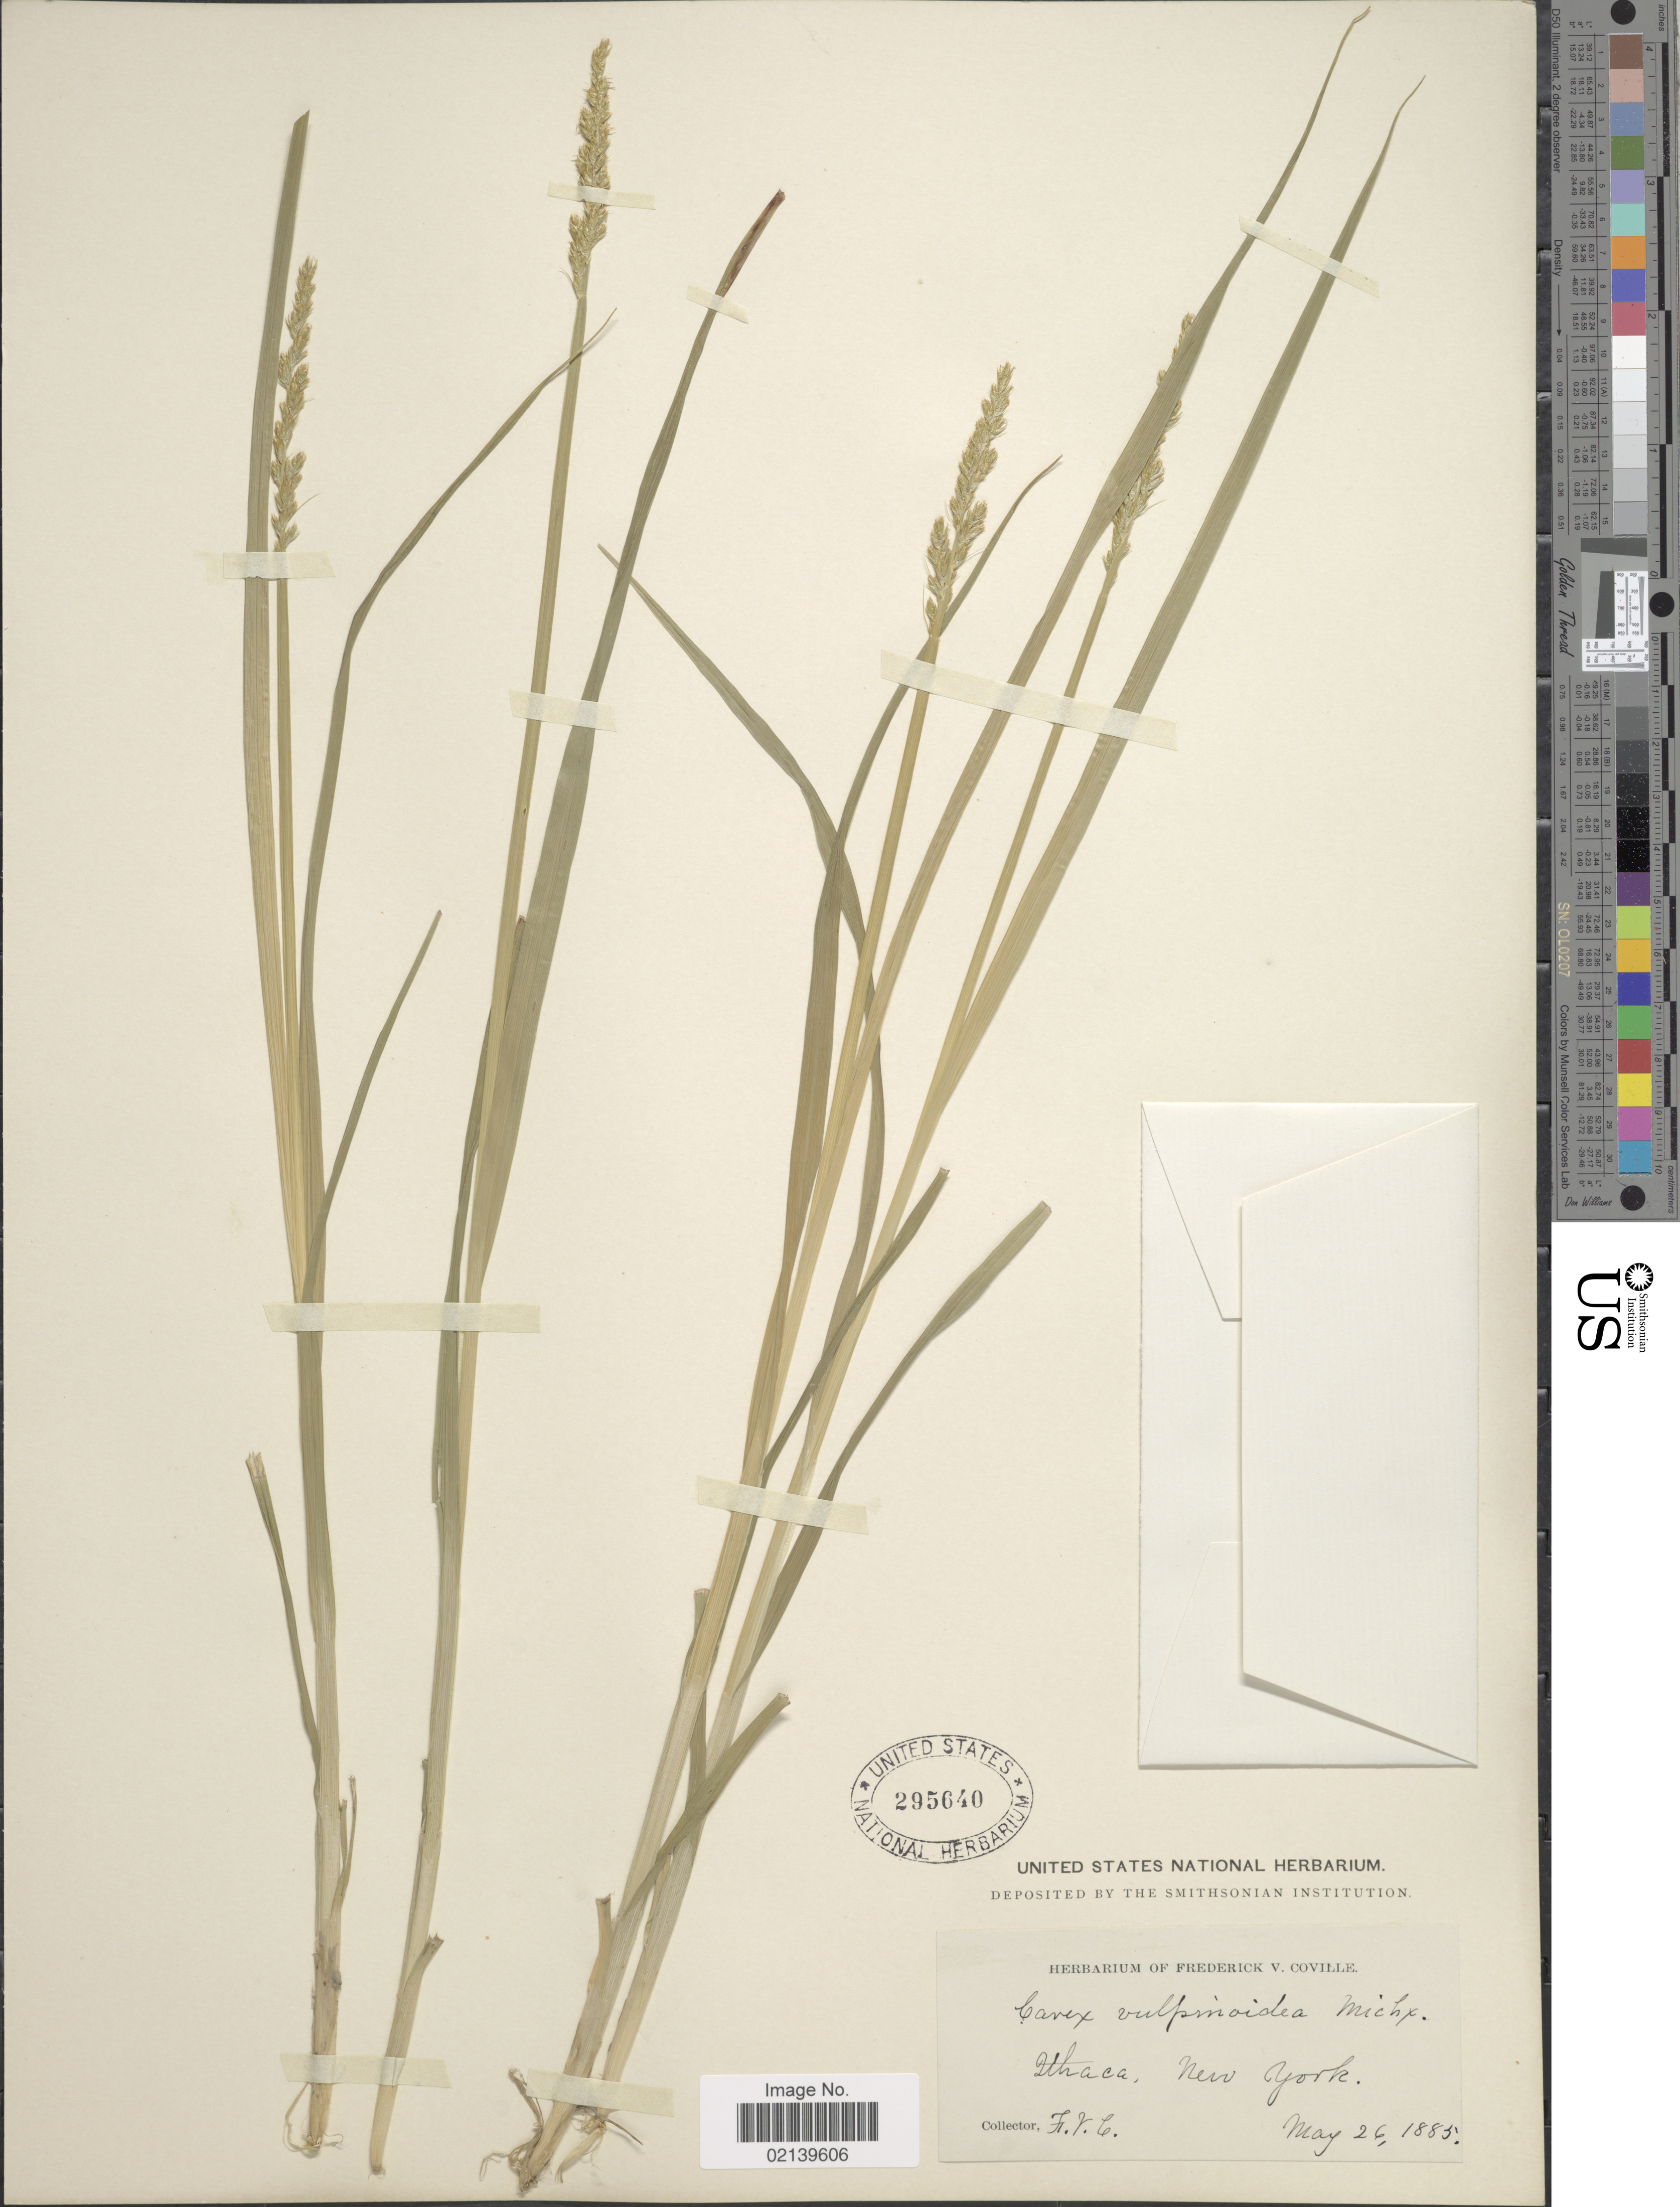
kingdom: Plantae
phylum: Tracheophyta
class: Liliopsida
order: Poales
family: Cyperaceae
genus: Carex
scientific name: Carex vulpinoidea Michx.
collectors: F. V. Coville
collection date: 1885-05-26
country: United States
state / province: New York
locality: Ithaca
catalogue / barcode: US 295640